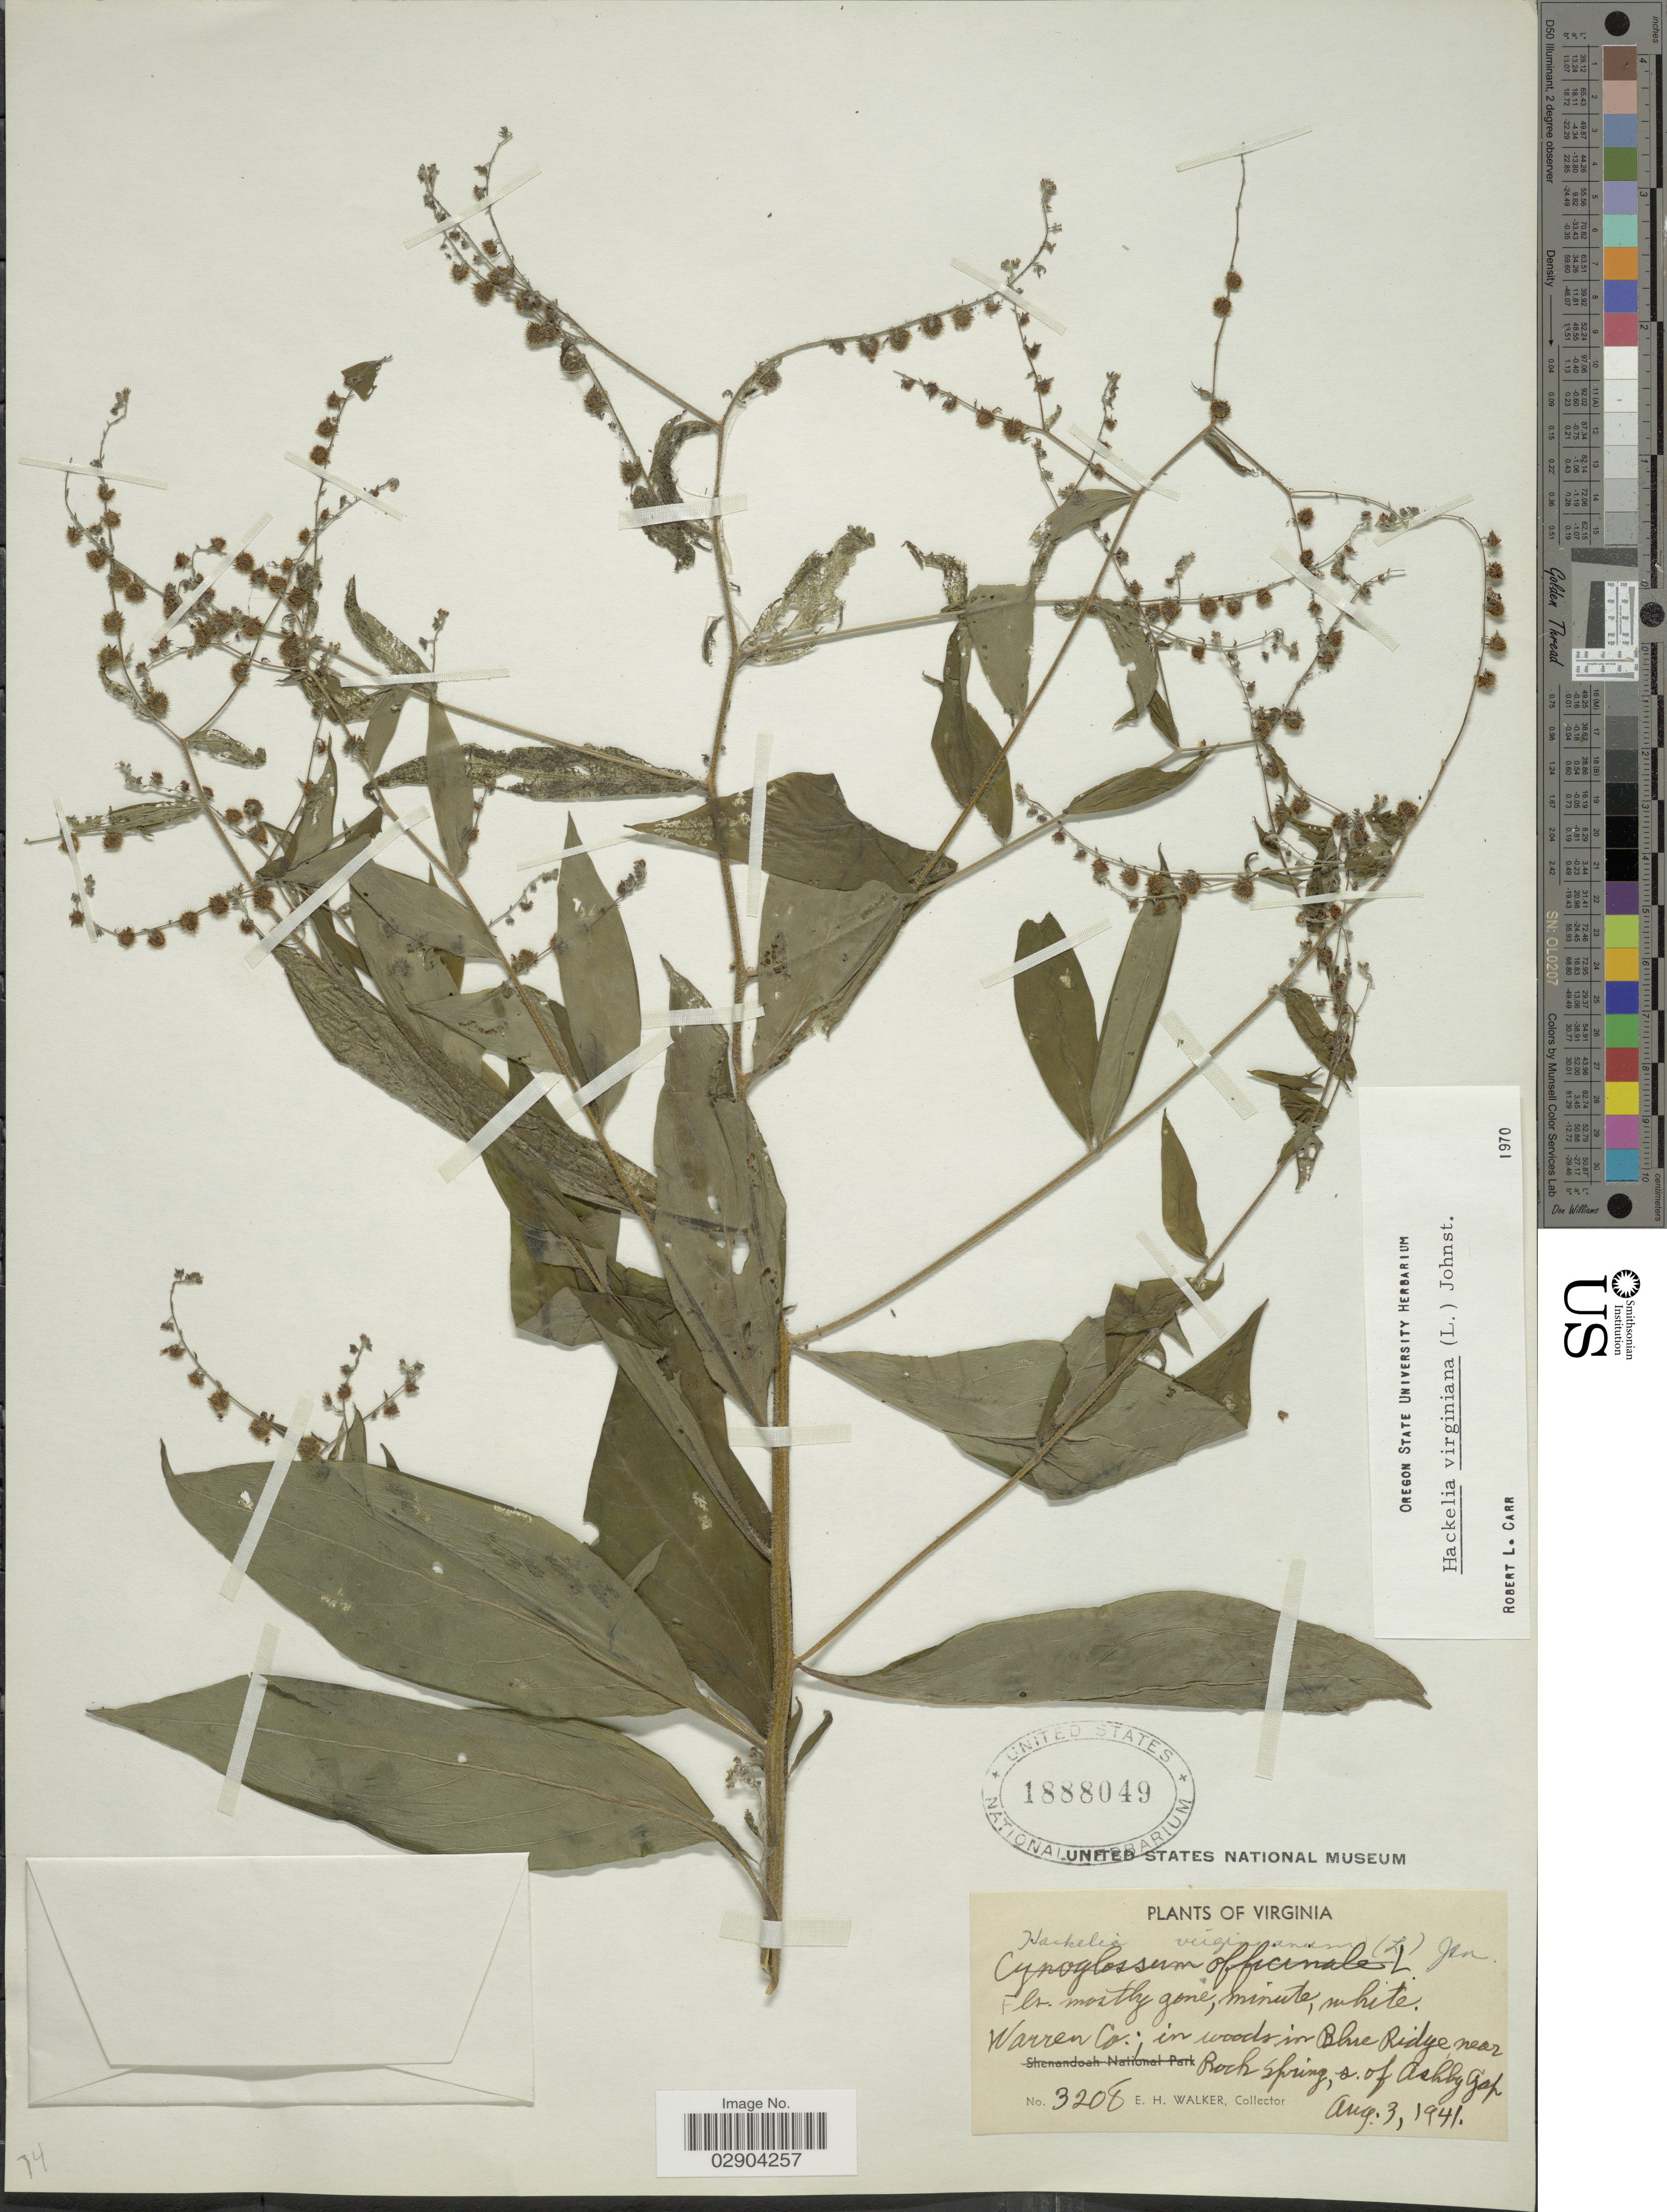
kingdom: Plantae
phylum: Tracheophyta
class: Magnoliopsida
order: Boraginales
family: Boraginaceae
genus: Hackelia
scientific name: Hackelia virginiana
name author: (L.) I.M. Johnst.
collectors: E. H. Walker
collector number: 3208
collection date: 1941-08-03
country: United States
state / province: Virginia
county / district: Warren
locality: Warren Co.; in woods in Blue Ridge near Rock Spring, s. of Ashby Gap.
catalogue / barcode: US 1888049